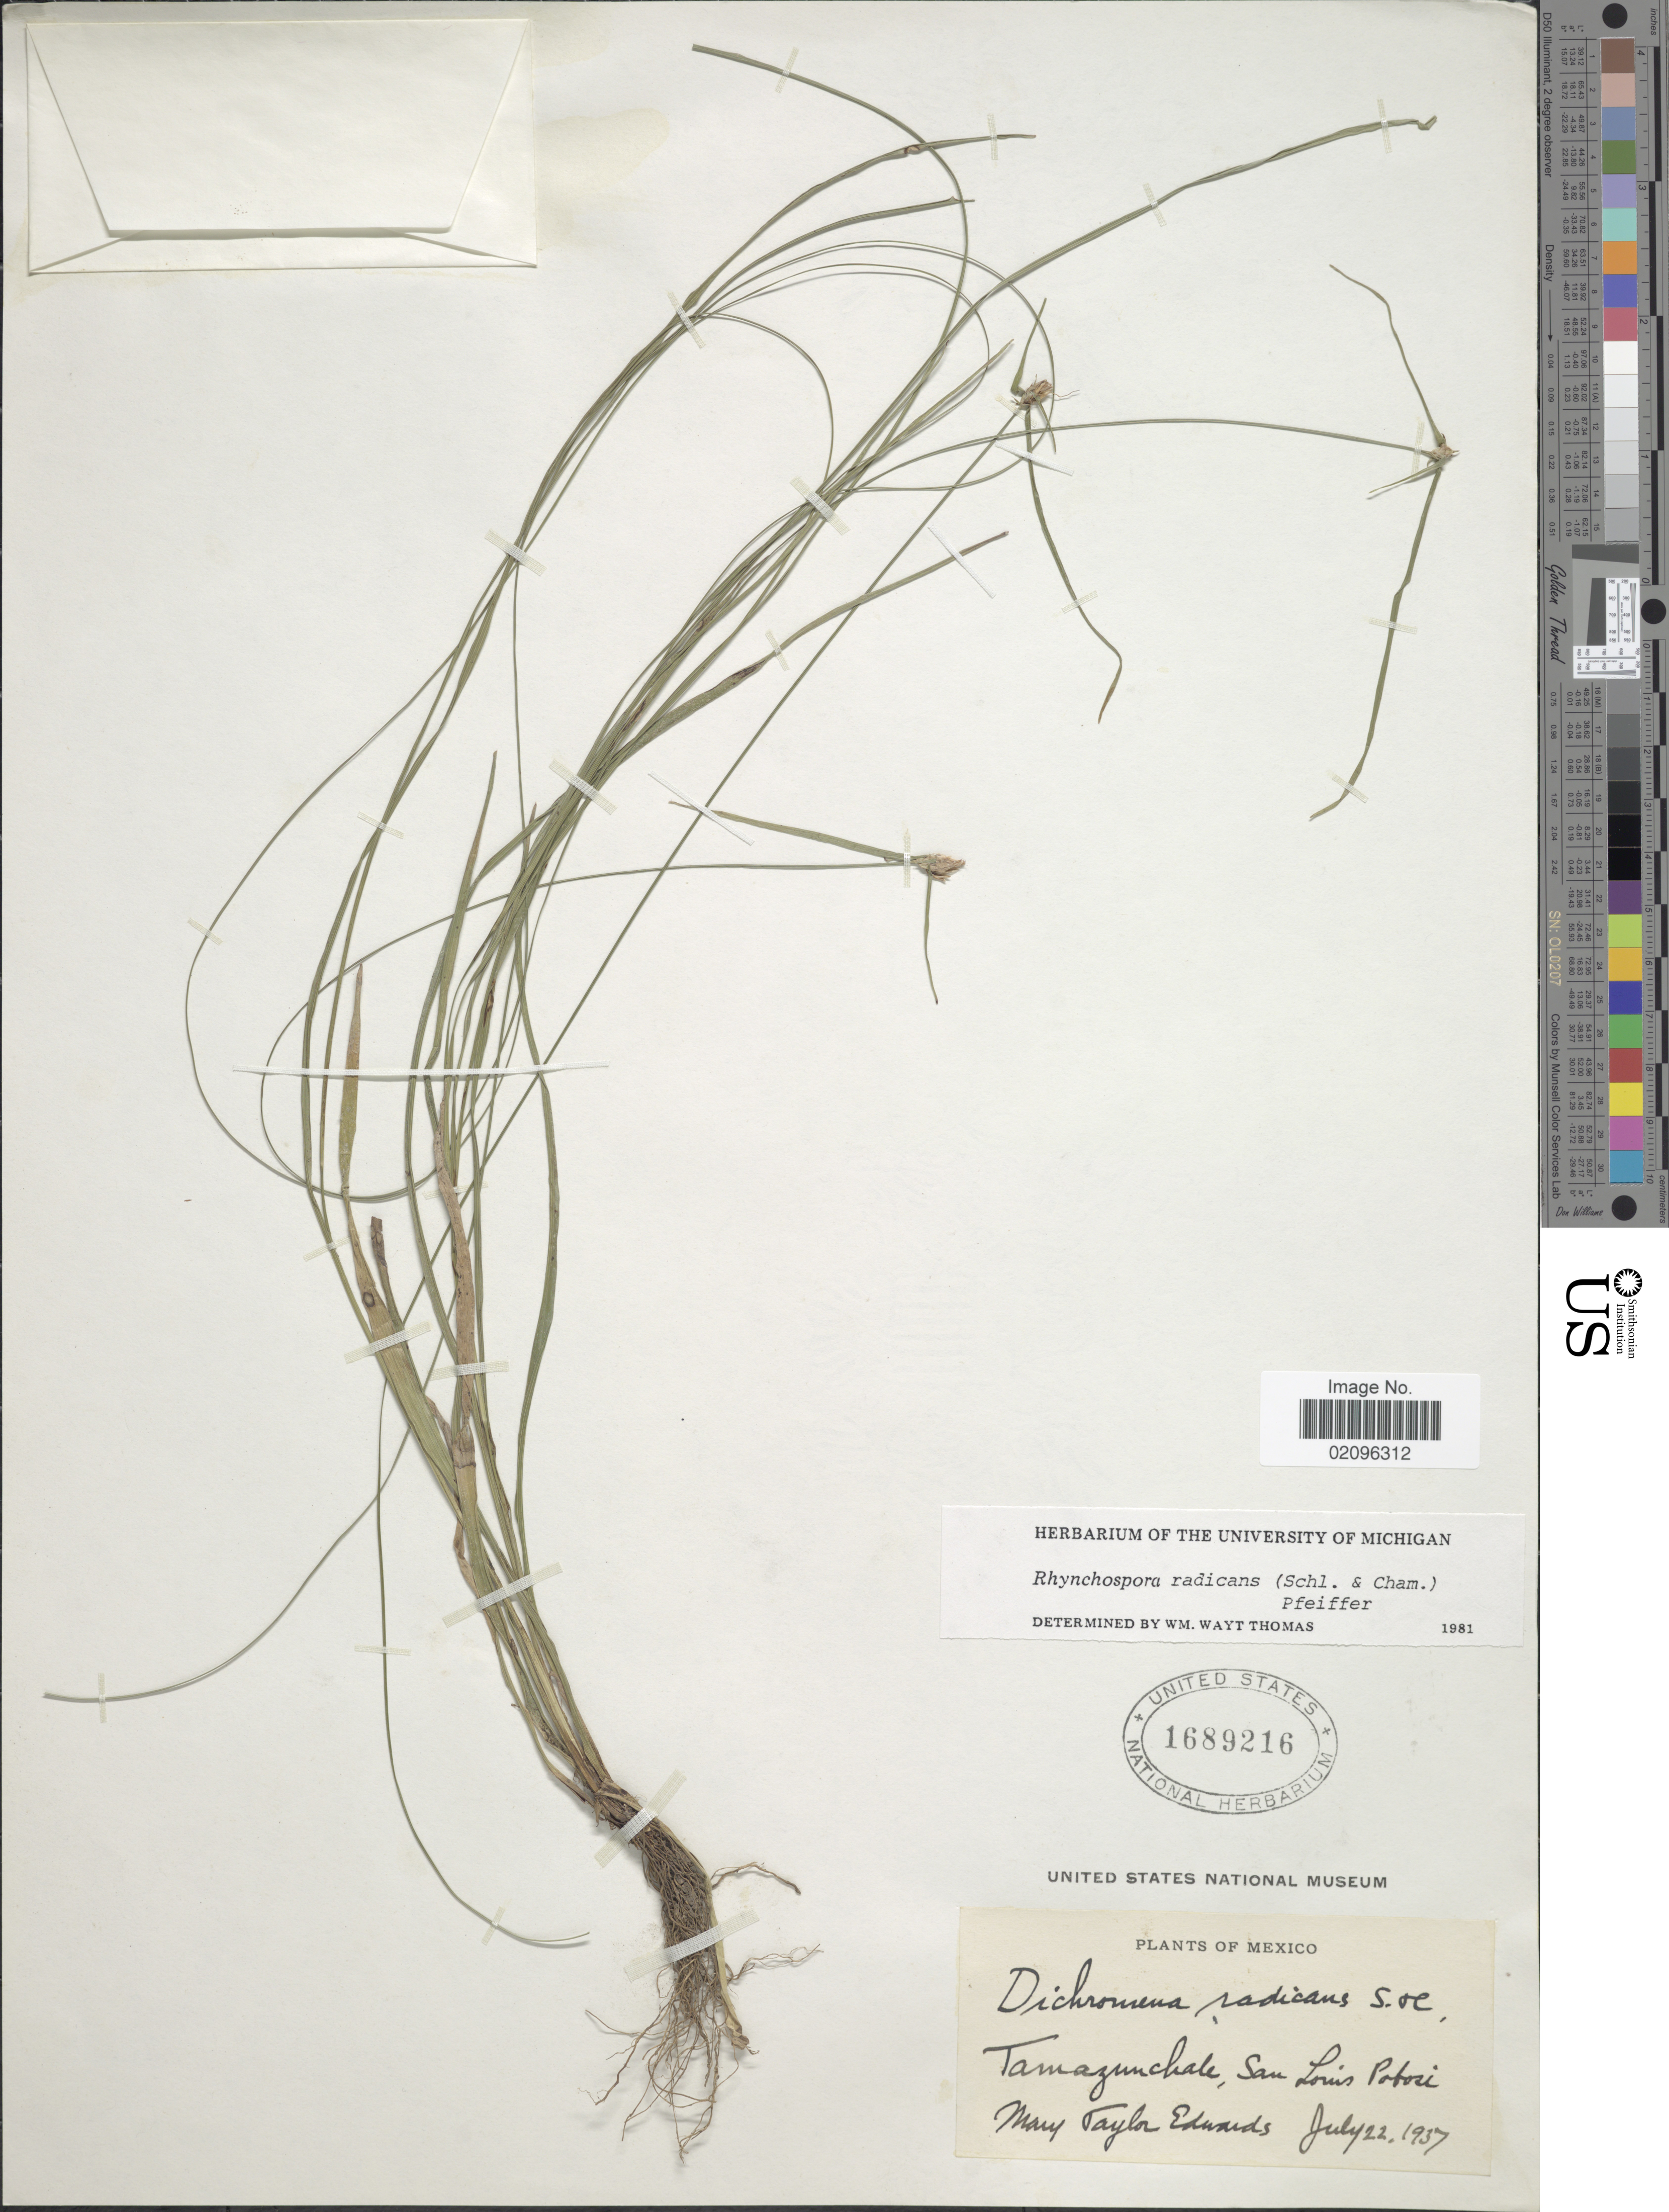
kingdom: Plantae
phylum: Tracheophyta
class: Liliopsida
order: Poales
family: Cyperaceae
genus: Rhynchospora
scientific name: Rhynchospora radicans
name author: (Schltdl. & Cham.) H. Pfeiff.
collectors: M. Edwards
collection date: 1957-07-22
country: Mexico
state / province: San Luis Potosí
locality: Tamazunchale, San Louis Potosi.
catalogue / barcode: US 1689216